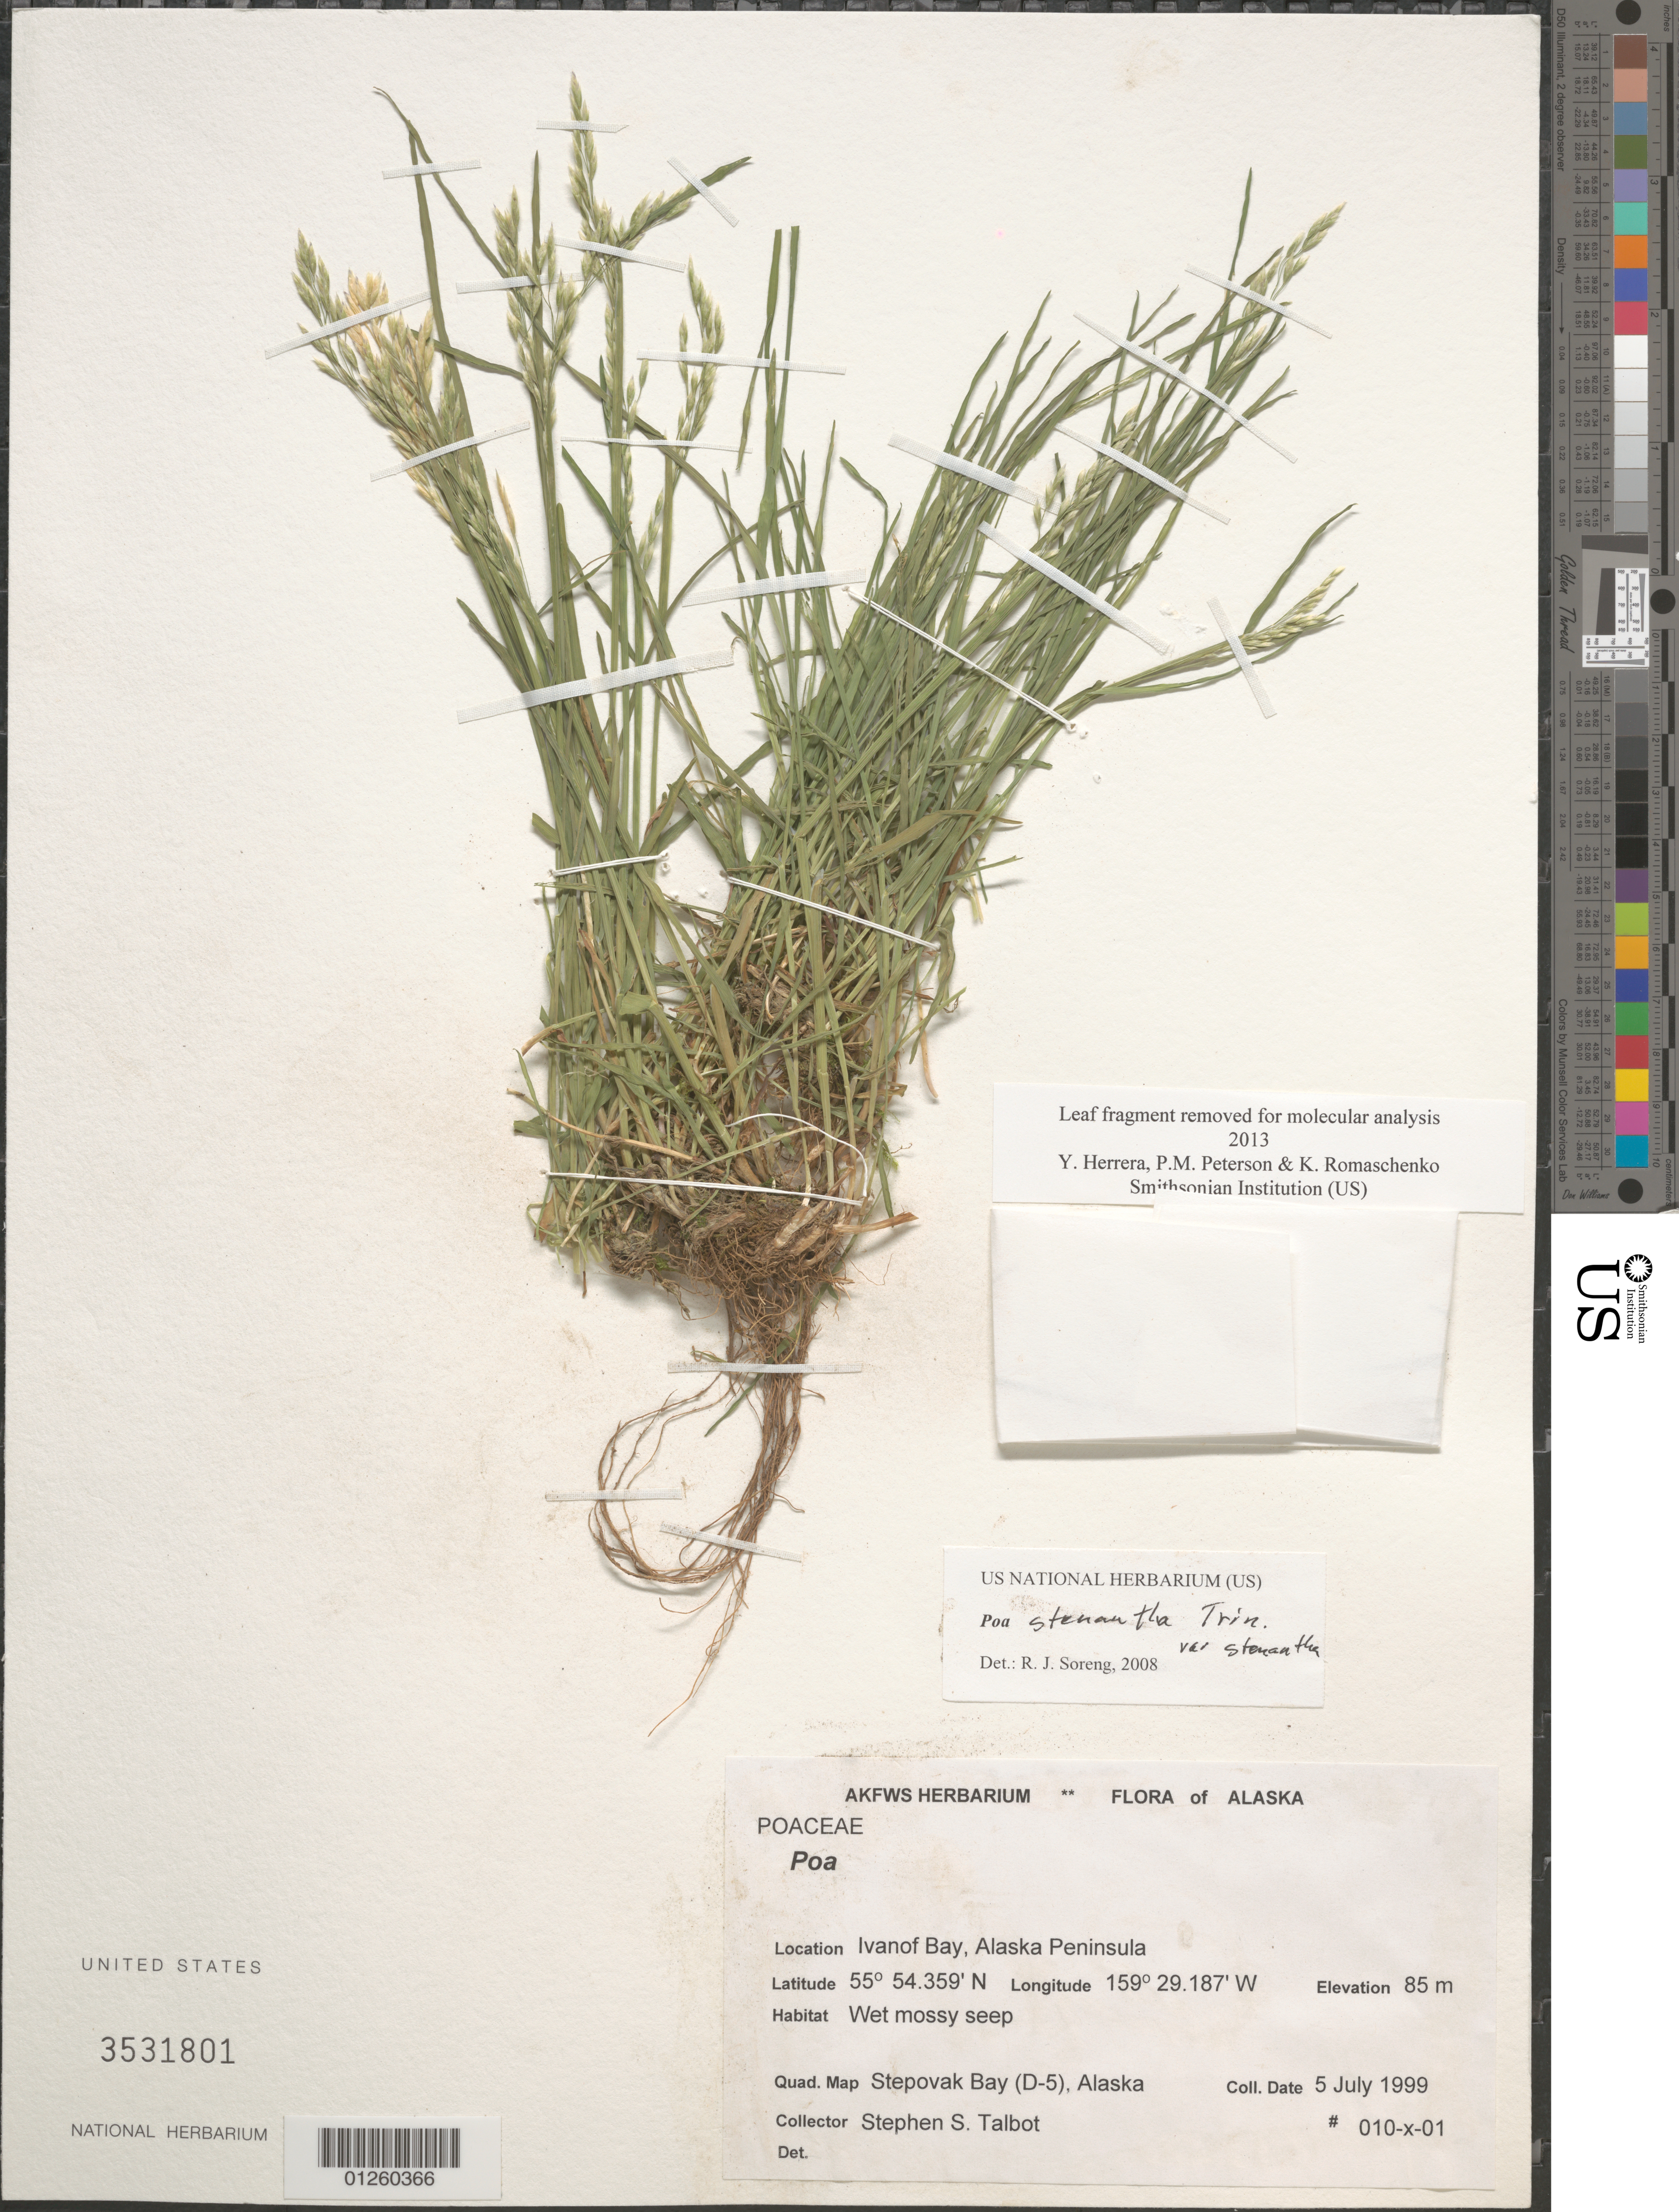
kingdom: Plantae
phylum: Tracheophyta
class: Liliopsida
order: Poales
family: Poaceae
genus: Poa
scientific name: Poa stenantha var. stenantha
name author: Trin.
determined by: Soreng, Robert J., Research Associate (BOT), Smithsonian Institution - National Museum of Natural History (UNITED STATES)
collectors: S. S. Talbot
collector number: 010-X-01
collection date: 1999-07-05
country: United States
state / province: Alaska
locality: Ivanof Bay, Alaska Peninsula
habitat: Wet mossy seep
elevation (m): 85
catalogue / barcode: US 3531801